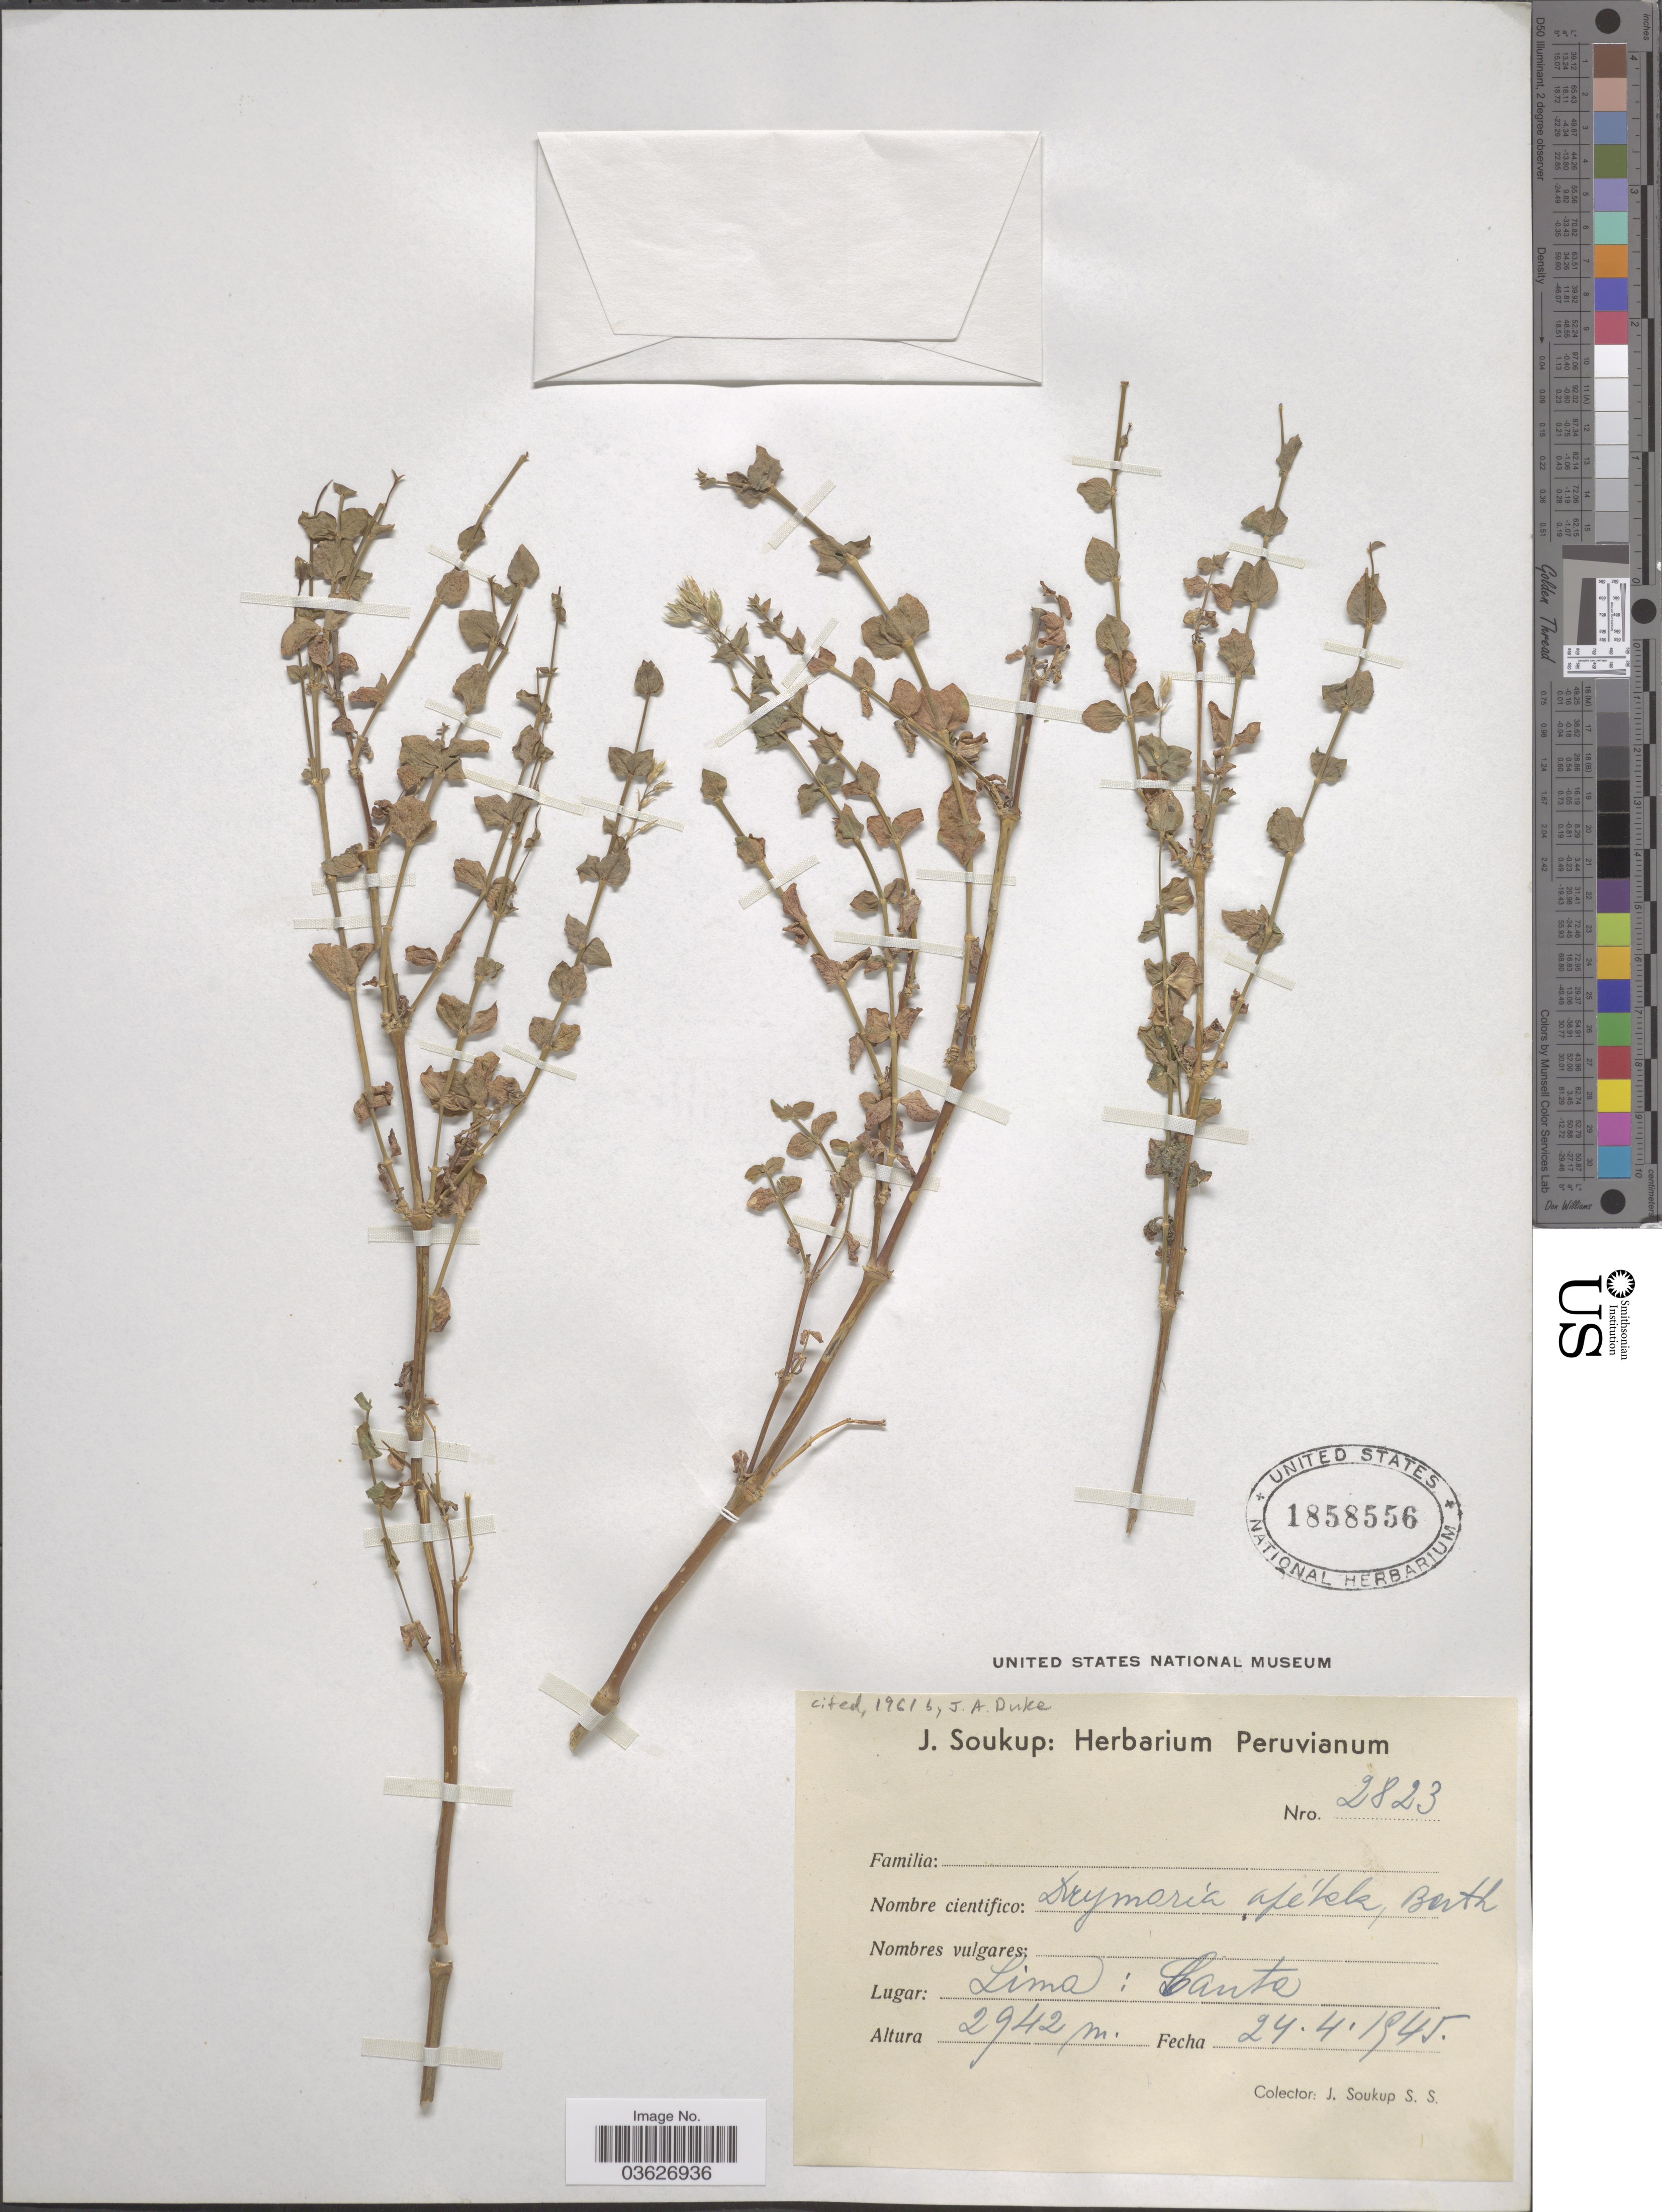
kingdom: Plantae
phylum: Tracheophyta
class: Magnoliopsida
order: Caryophyllales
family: Caryophyllaceae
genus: Drymaria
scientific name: Drymaria apetala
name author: Bartl.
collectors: J. Soukop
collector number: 2823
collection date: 1945-04-24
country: Peru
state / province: Lima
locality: Canta.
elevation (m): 2942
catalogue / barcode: US 1858556